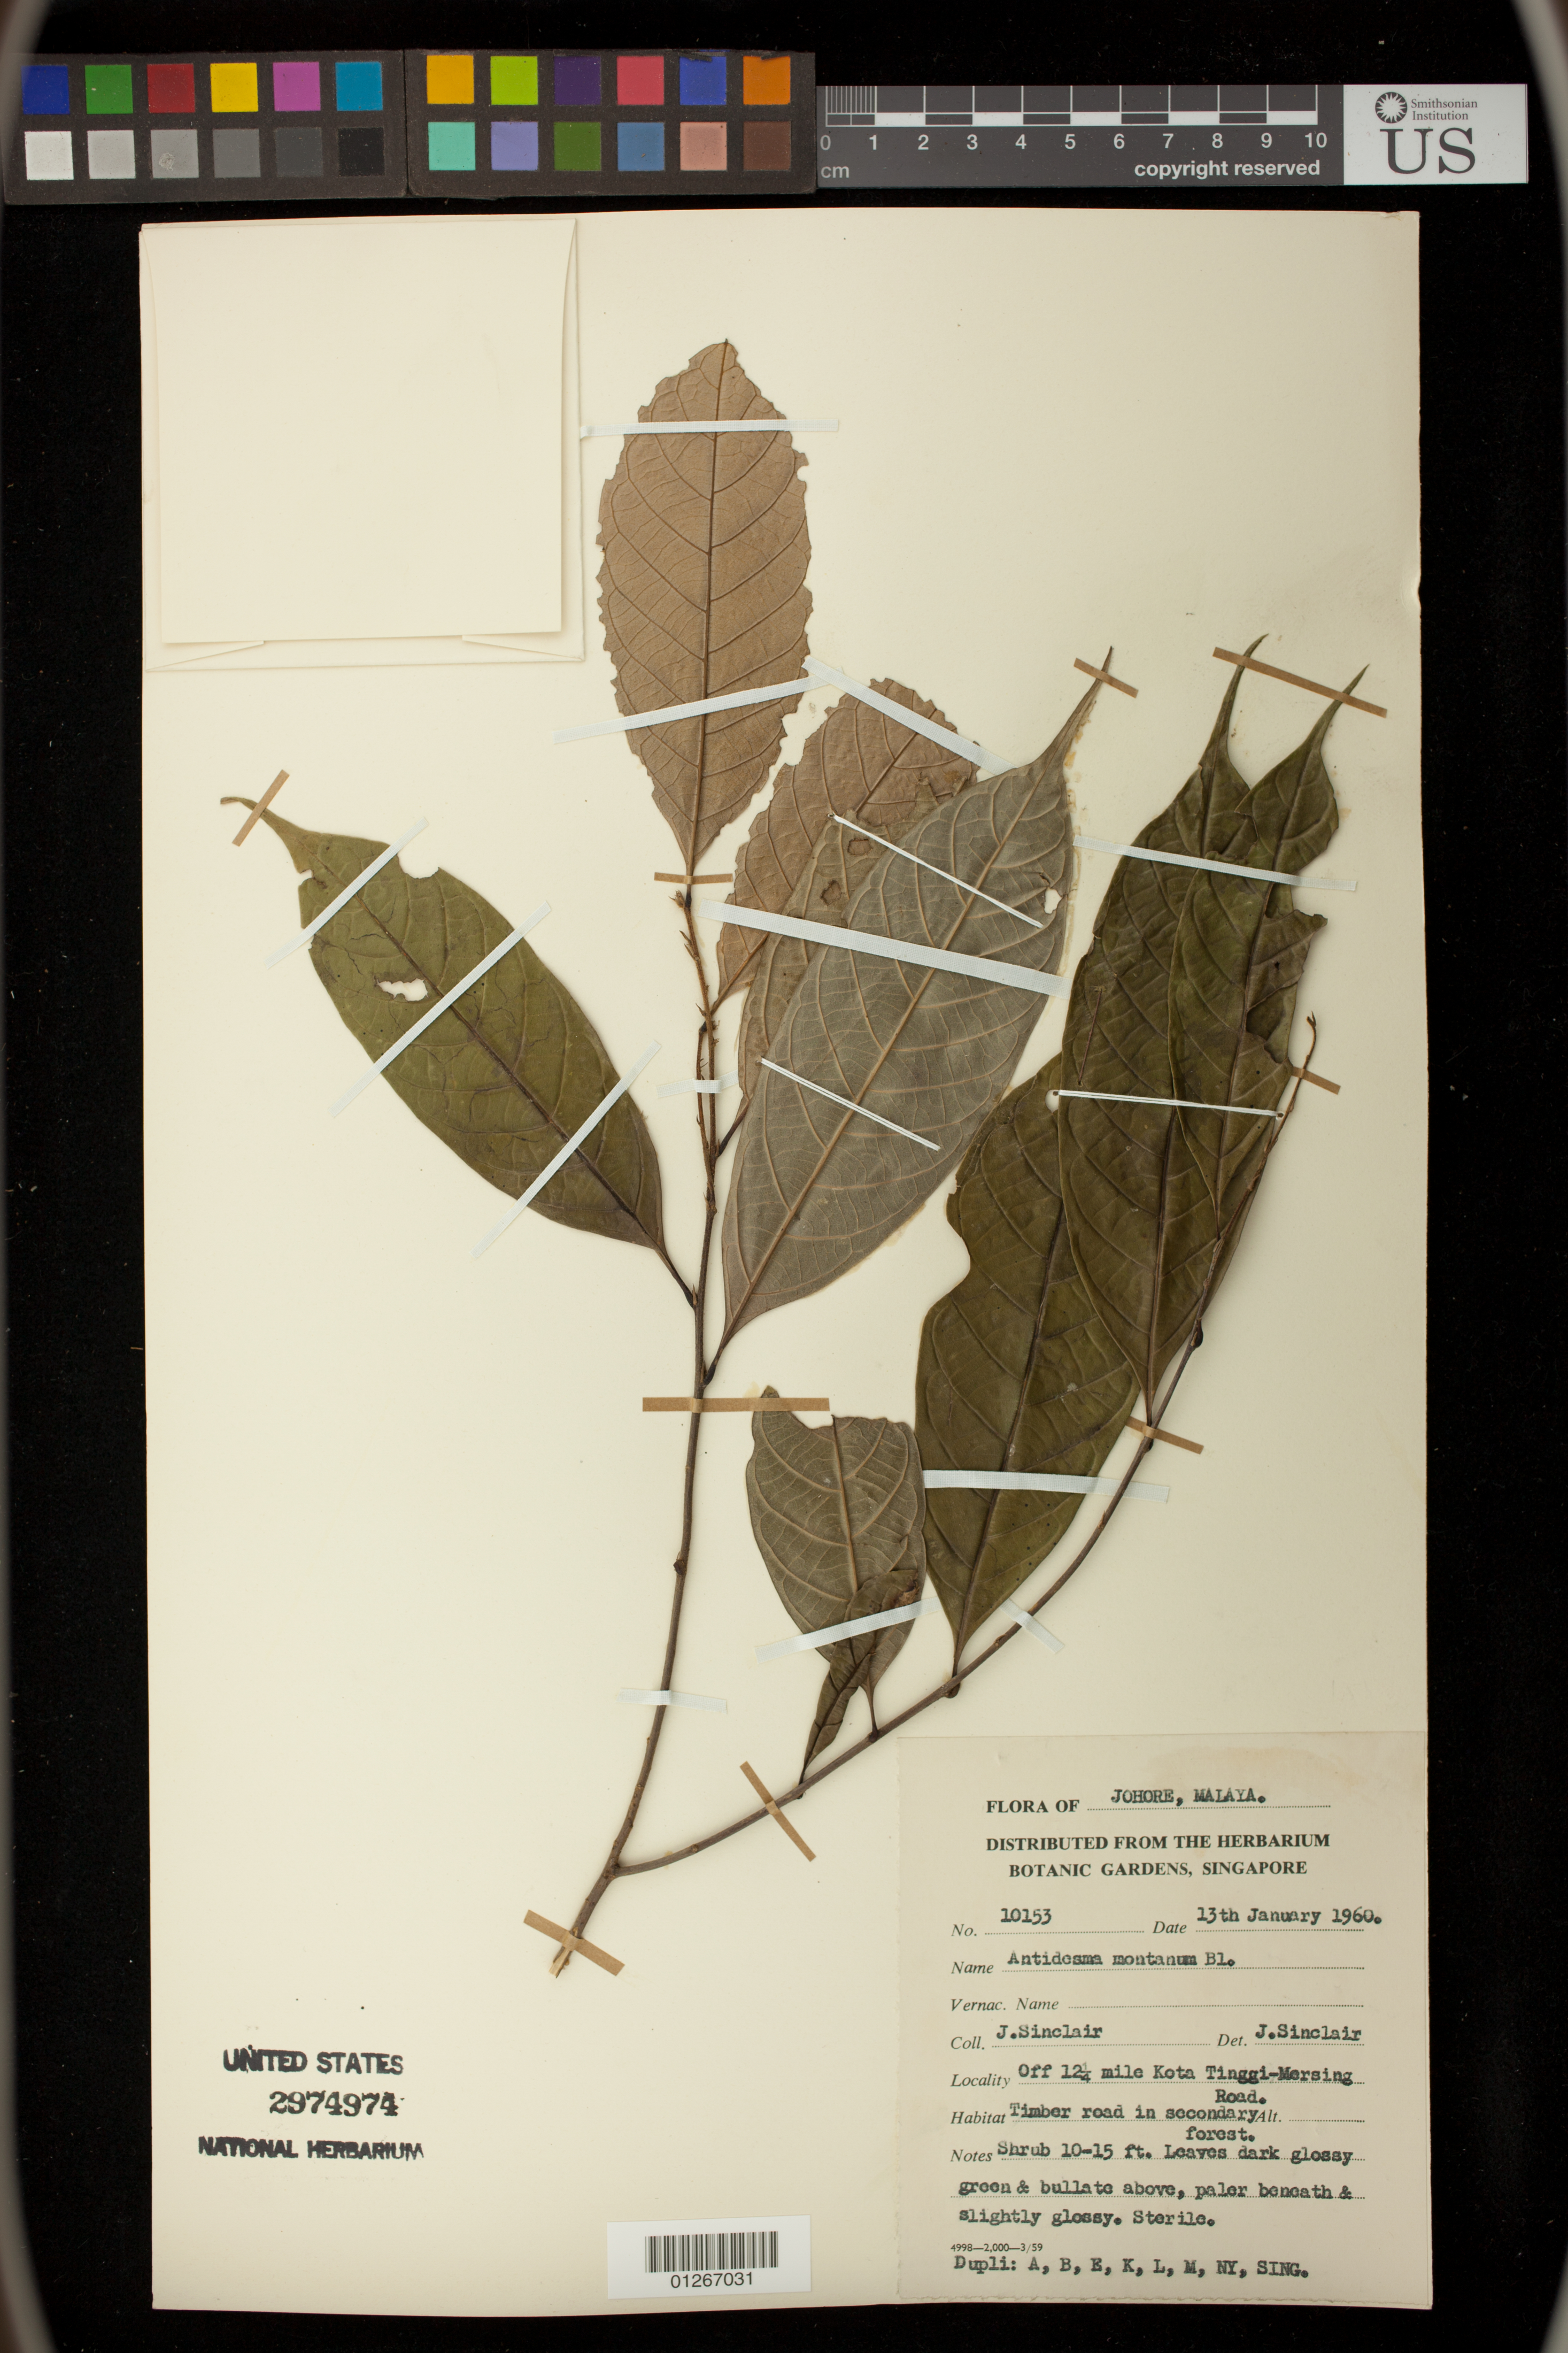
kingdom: Plantae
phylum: Tracheophyta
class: Magnoliopsida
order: Malpighiales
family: Phyllanthaceae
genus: Antidesma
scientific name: Antidesma montanum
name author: Blume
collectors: J. Sinclair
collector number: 10153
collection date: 1960-01-13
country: Malaysia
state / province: Johor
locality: Off 12 1/4 mile Kota Tinggi-Mersing Road.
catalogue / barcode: US 2974974